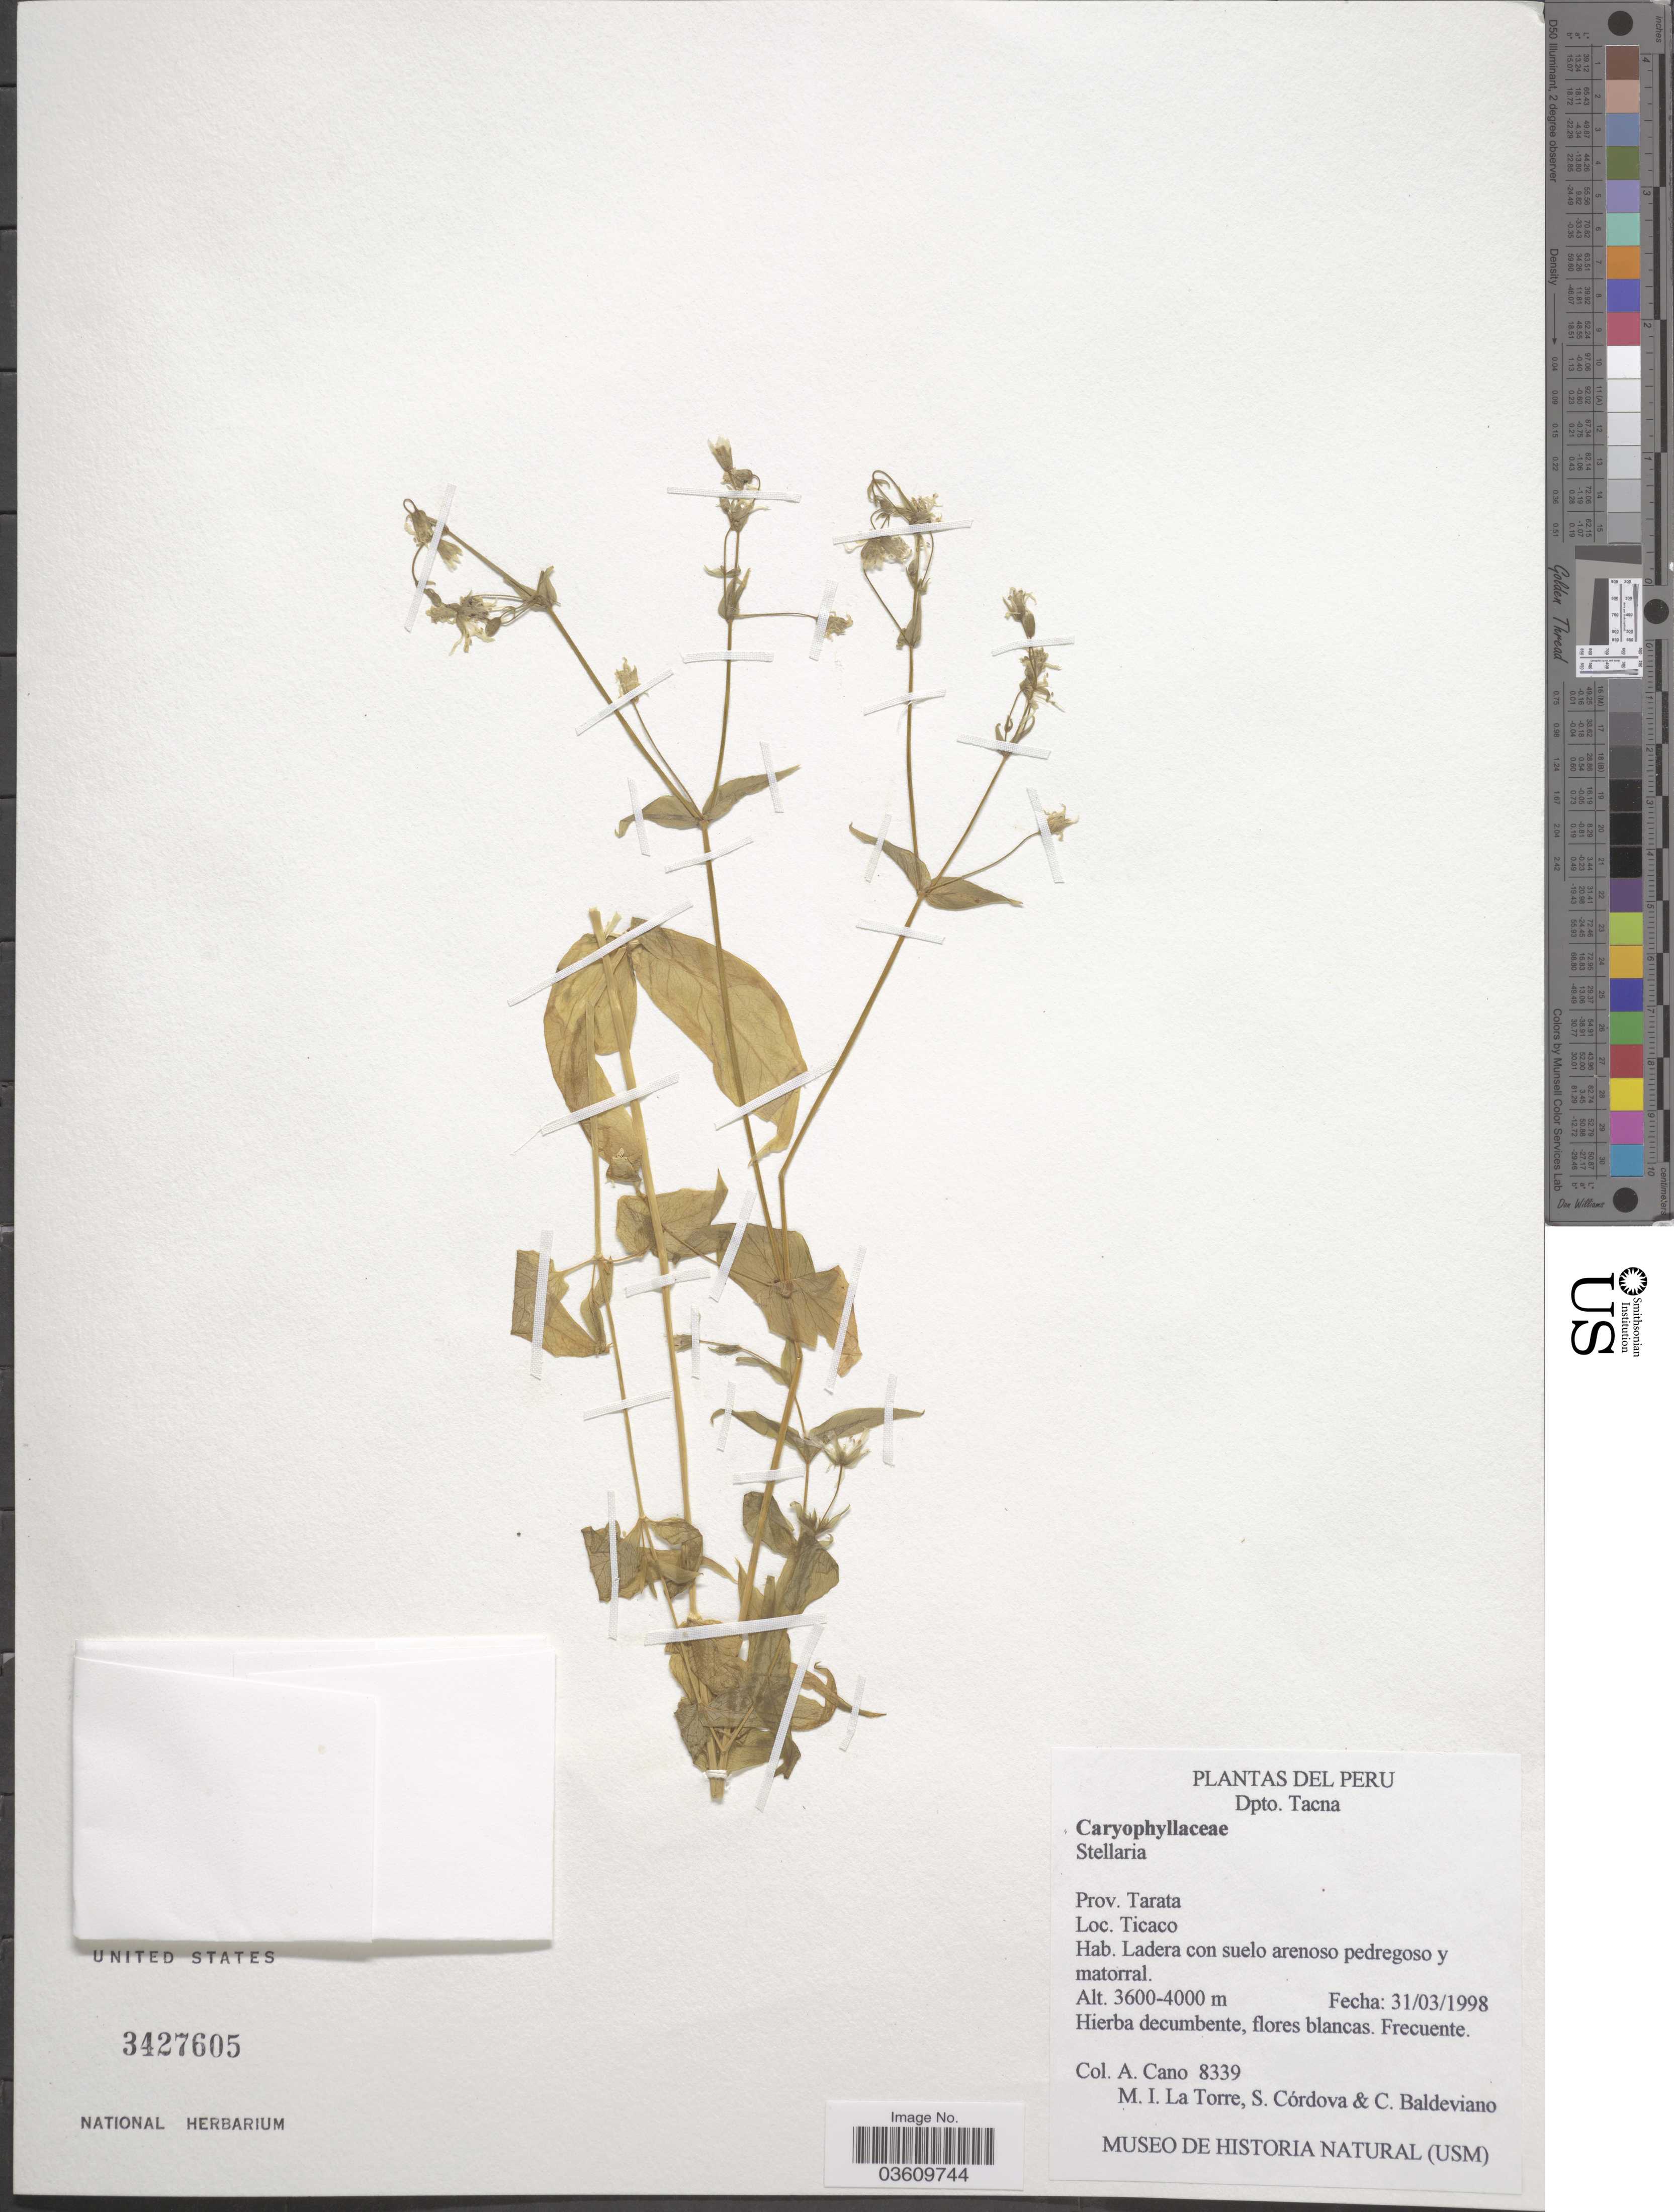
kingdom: Plantae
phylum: Tracheophyta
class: Magnoliopsida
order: Caryophyllales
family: Caryophyllaceae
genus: Stellaria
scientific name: Stellaria sp.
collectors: A. Cano, M. La Torre, S. Cordova & C. Baldeviano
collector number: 8339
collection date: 1998-03-31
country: Peru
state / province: Tacna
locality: Dpto. Tacna. Prov. Tarata. Ticaco.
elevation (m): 3600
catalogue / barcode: US 3427605